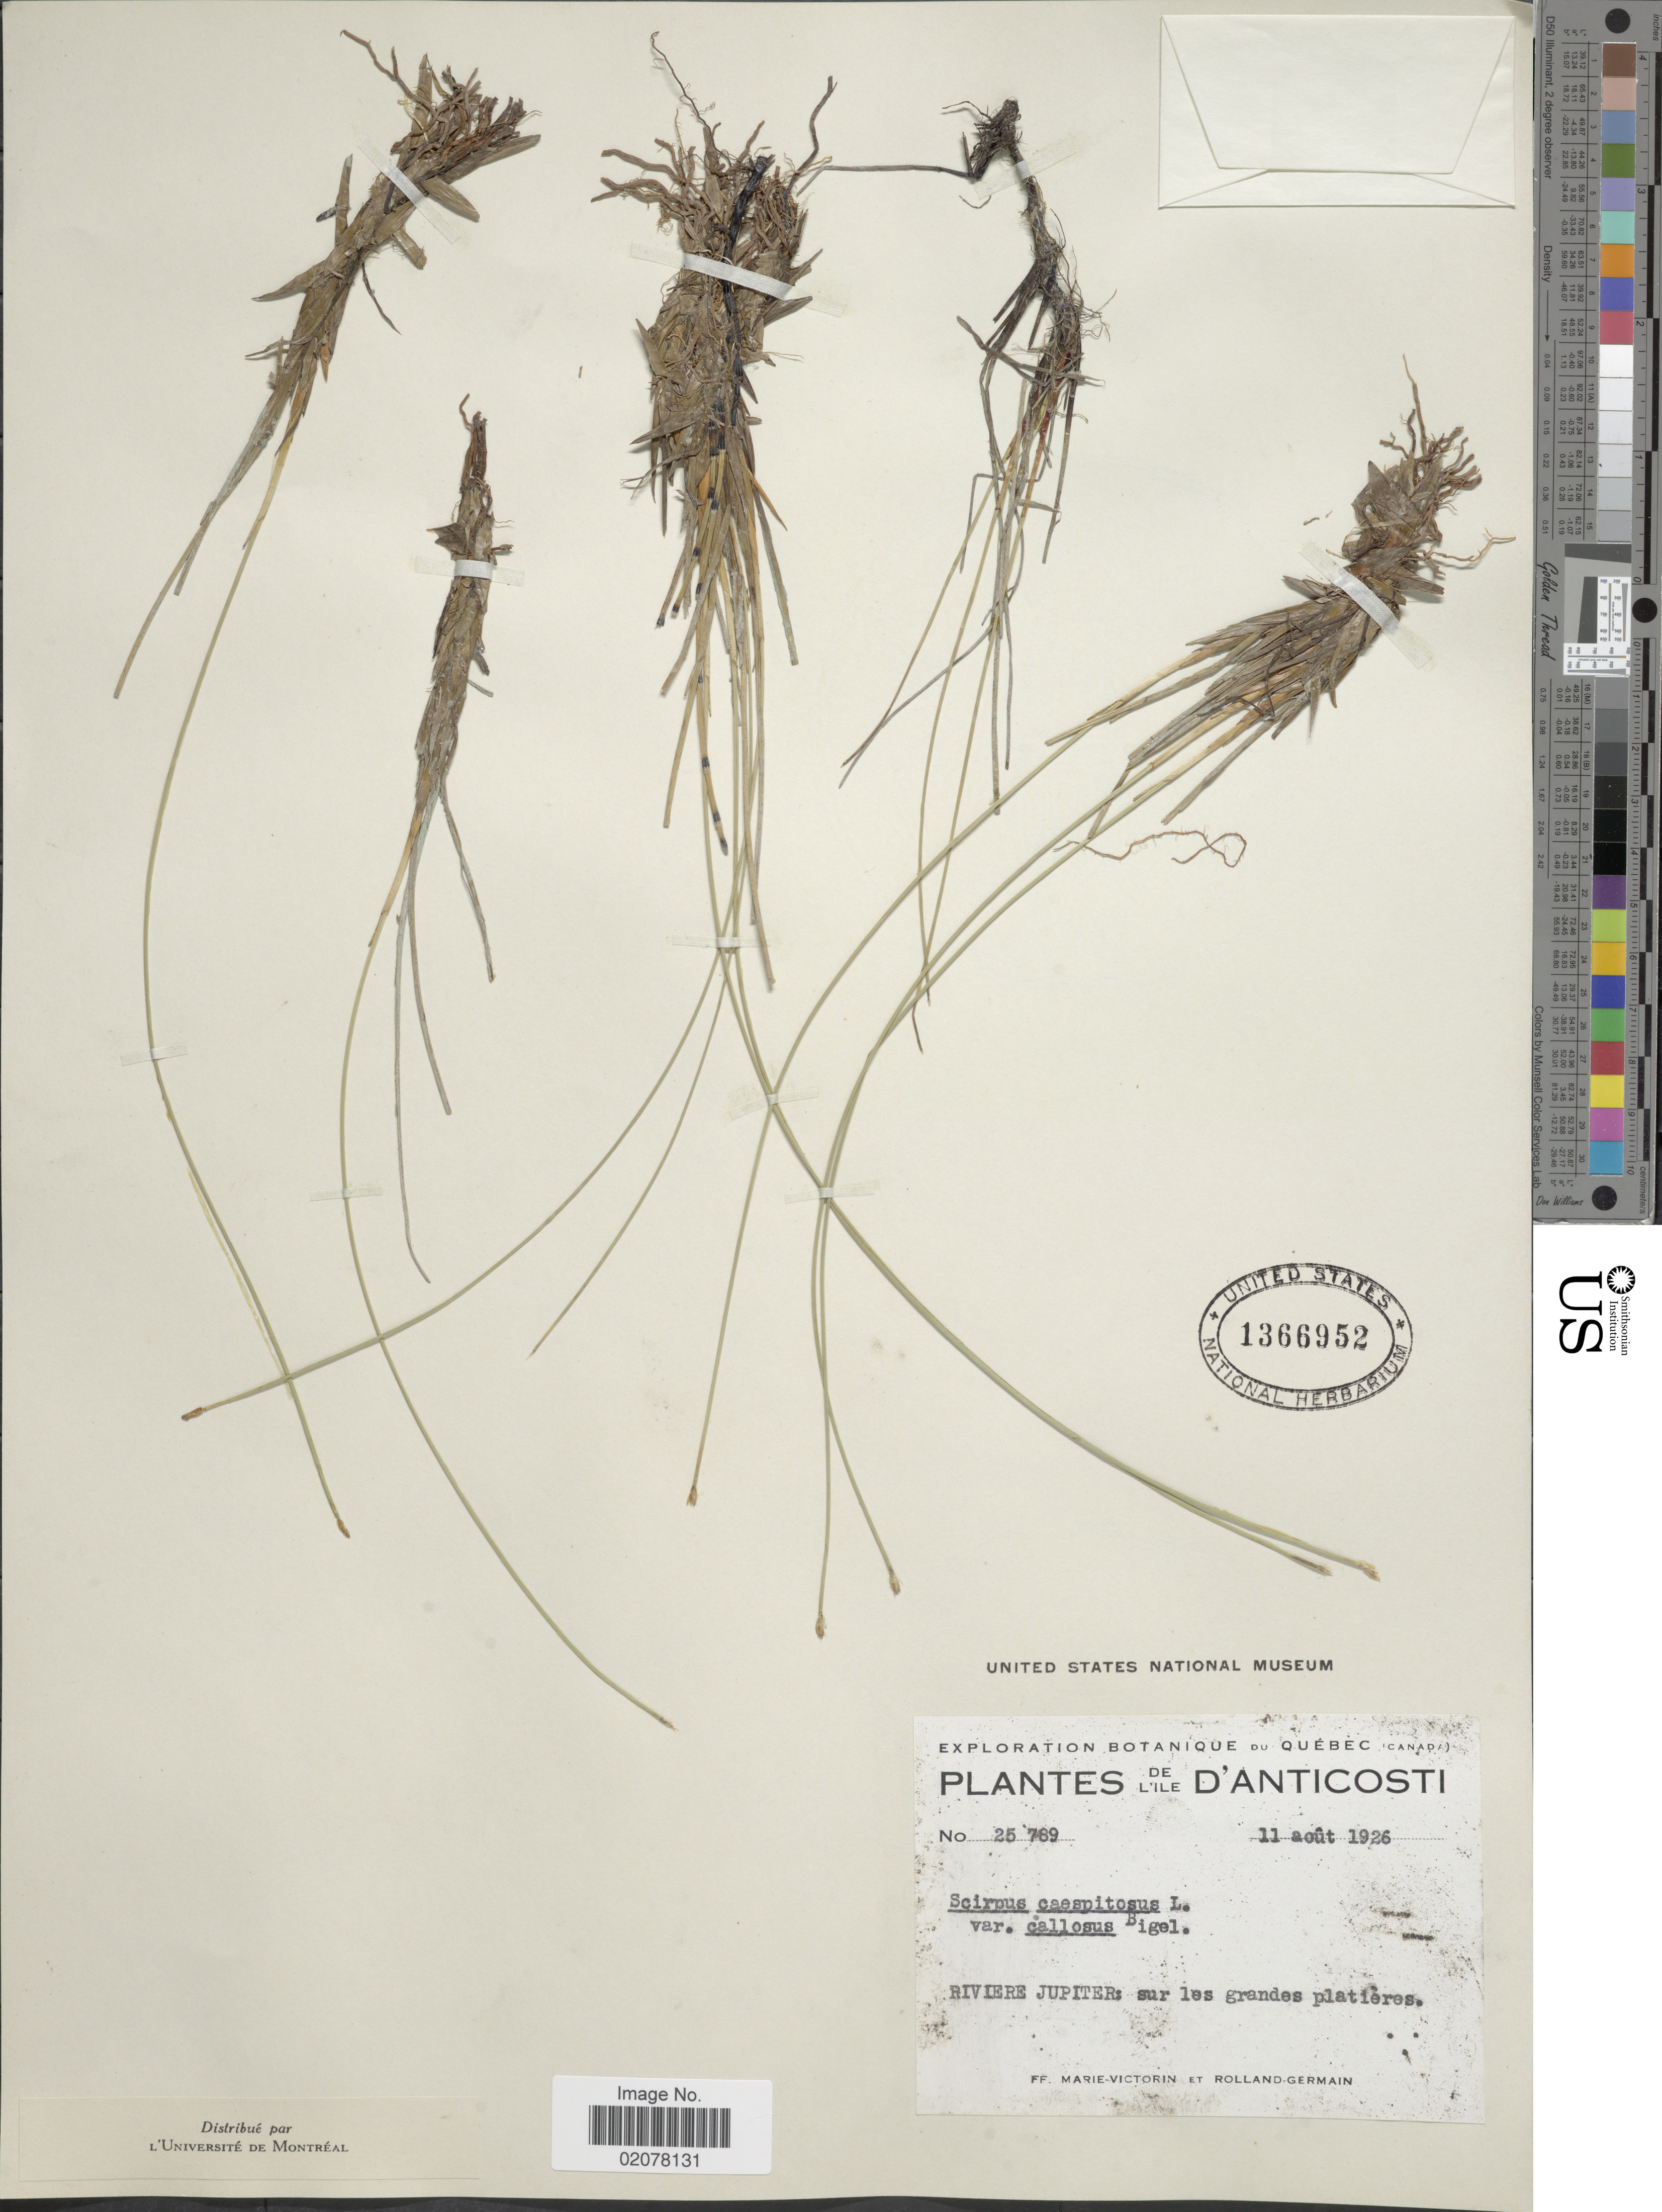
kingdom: Plantae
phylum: Tracheophyta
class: Liliopsida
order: Poales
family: Cyperaceae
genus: Trichophorum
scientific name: Trichophorum cespitosum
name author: (L.) Hartm.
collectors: F. Marie-Victorin & Rolland-Germain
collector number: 25789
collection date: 1926-08-11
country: Canada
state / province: Quebec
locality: L'Ile D'Anticosti. Riviere Jupiter: sur les grandes platieres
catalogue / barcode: US 1366952